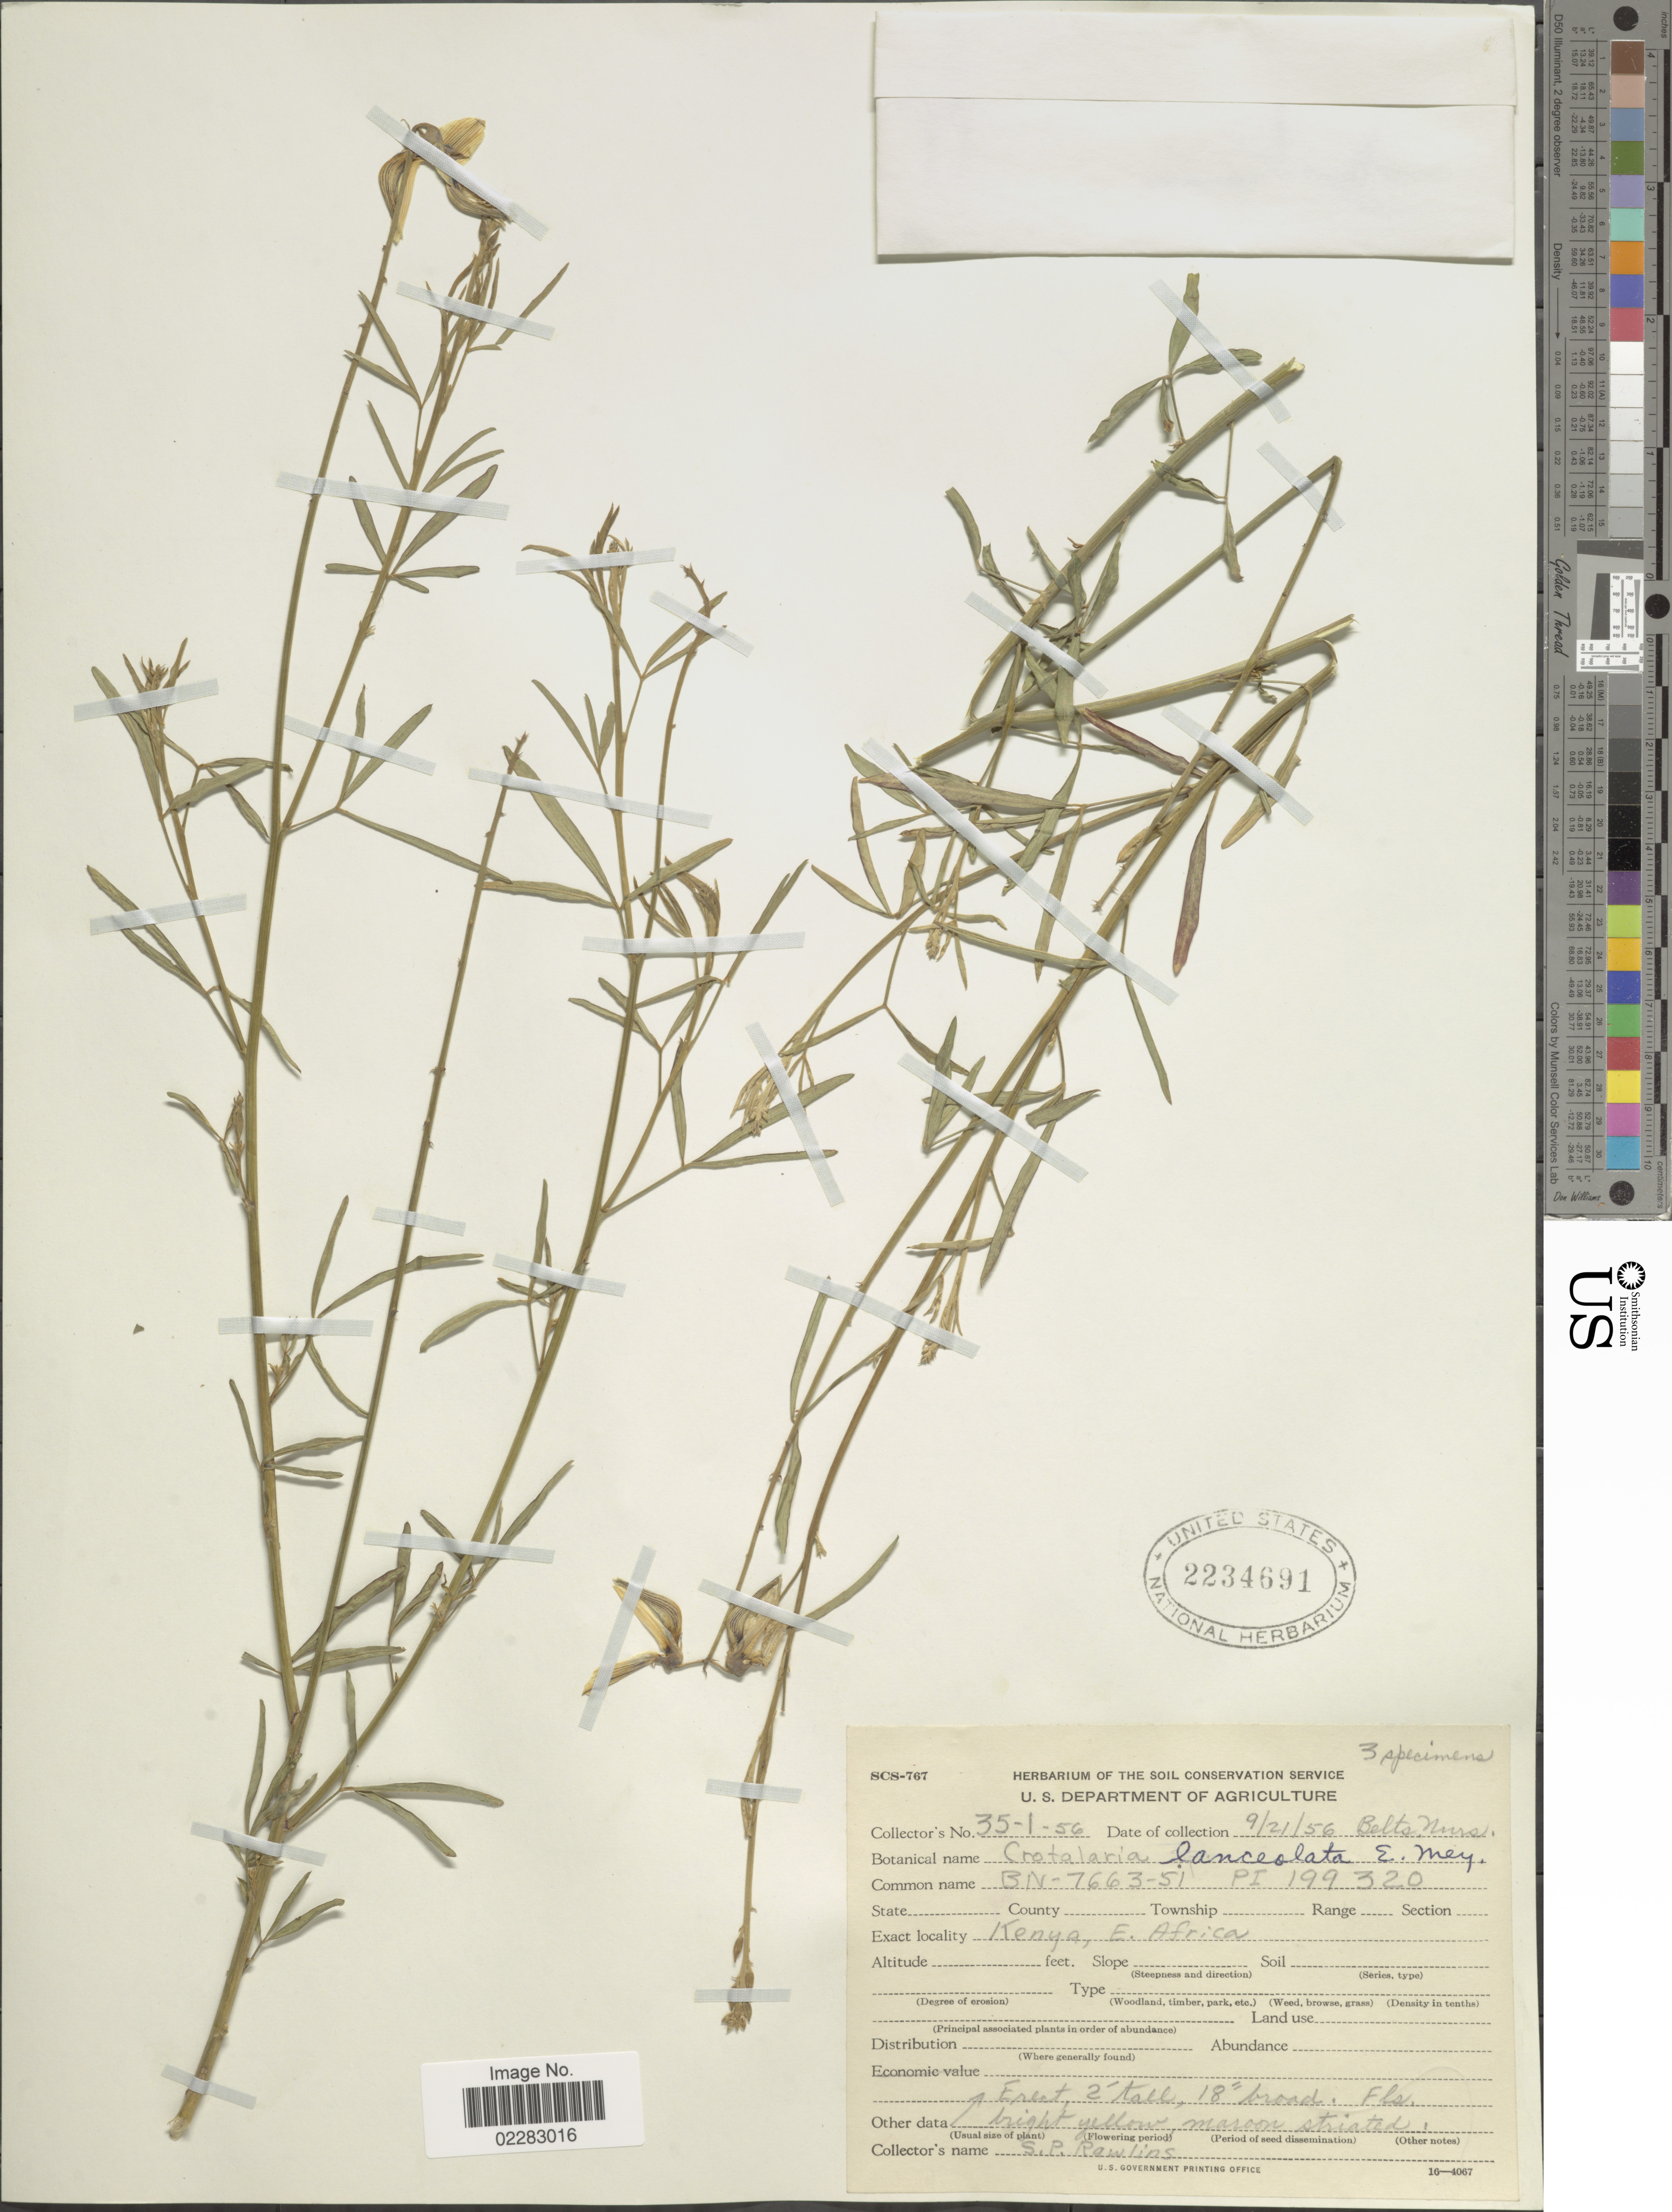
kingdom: Plantae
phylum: Tracheophyta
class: Magnoliopsida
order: Fabales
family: Fabaceae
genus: Crotalaria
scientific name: Crotalaria lanceolata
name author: E. Mey.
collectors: S. Rawlins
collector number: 35-1-56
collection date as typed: Transcribed d/m/y: 9/2/56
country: Kenya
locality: E. Africa.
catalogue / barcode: US 2234691